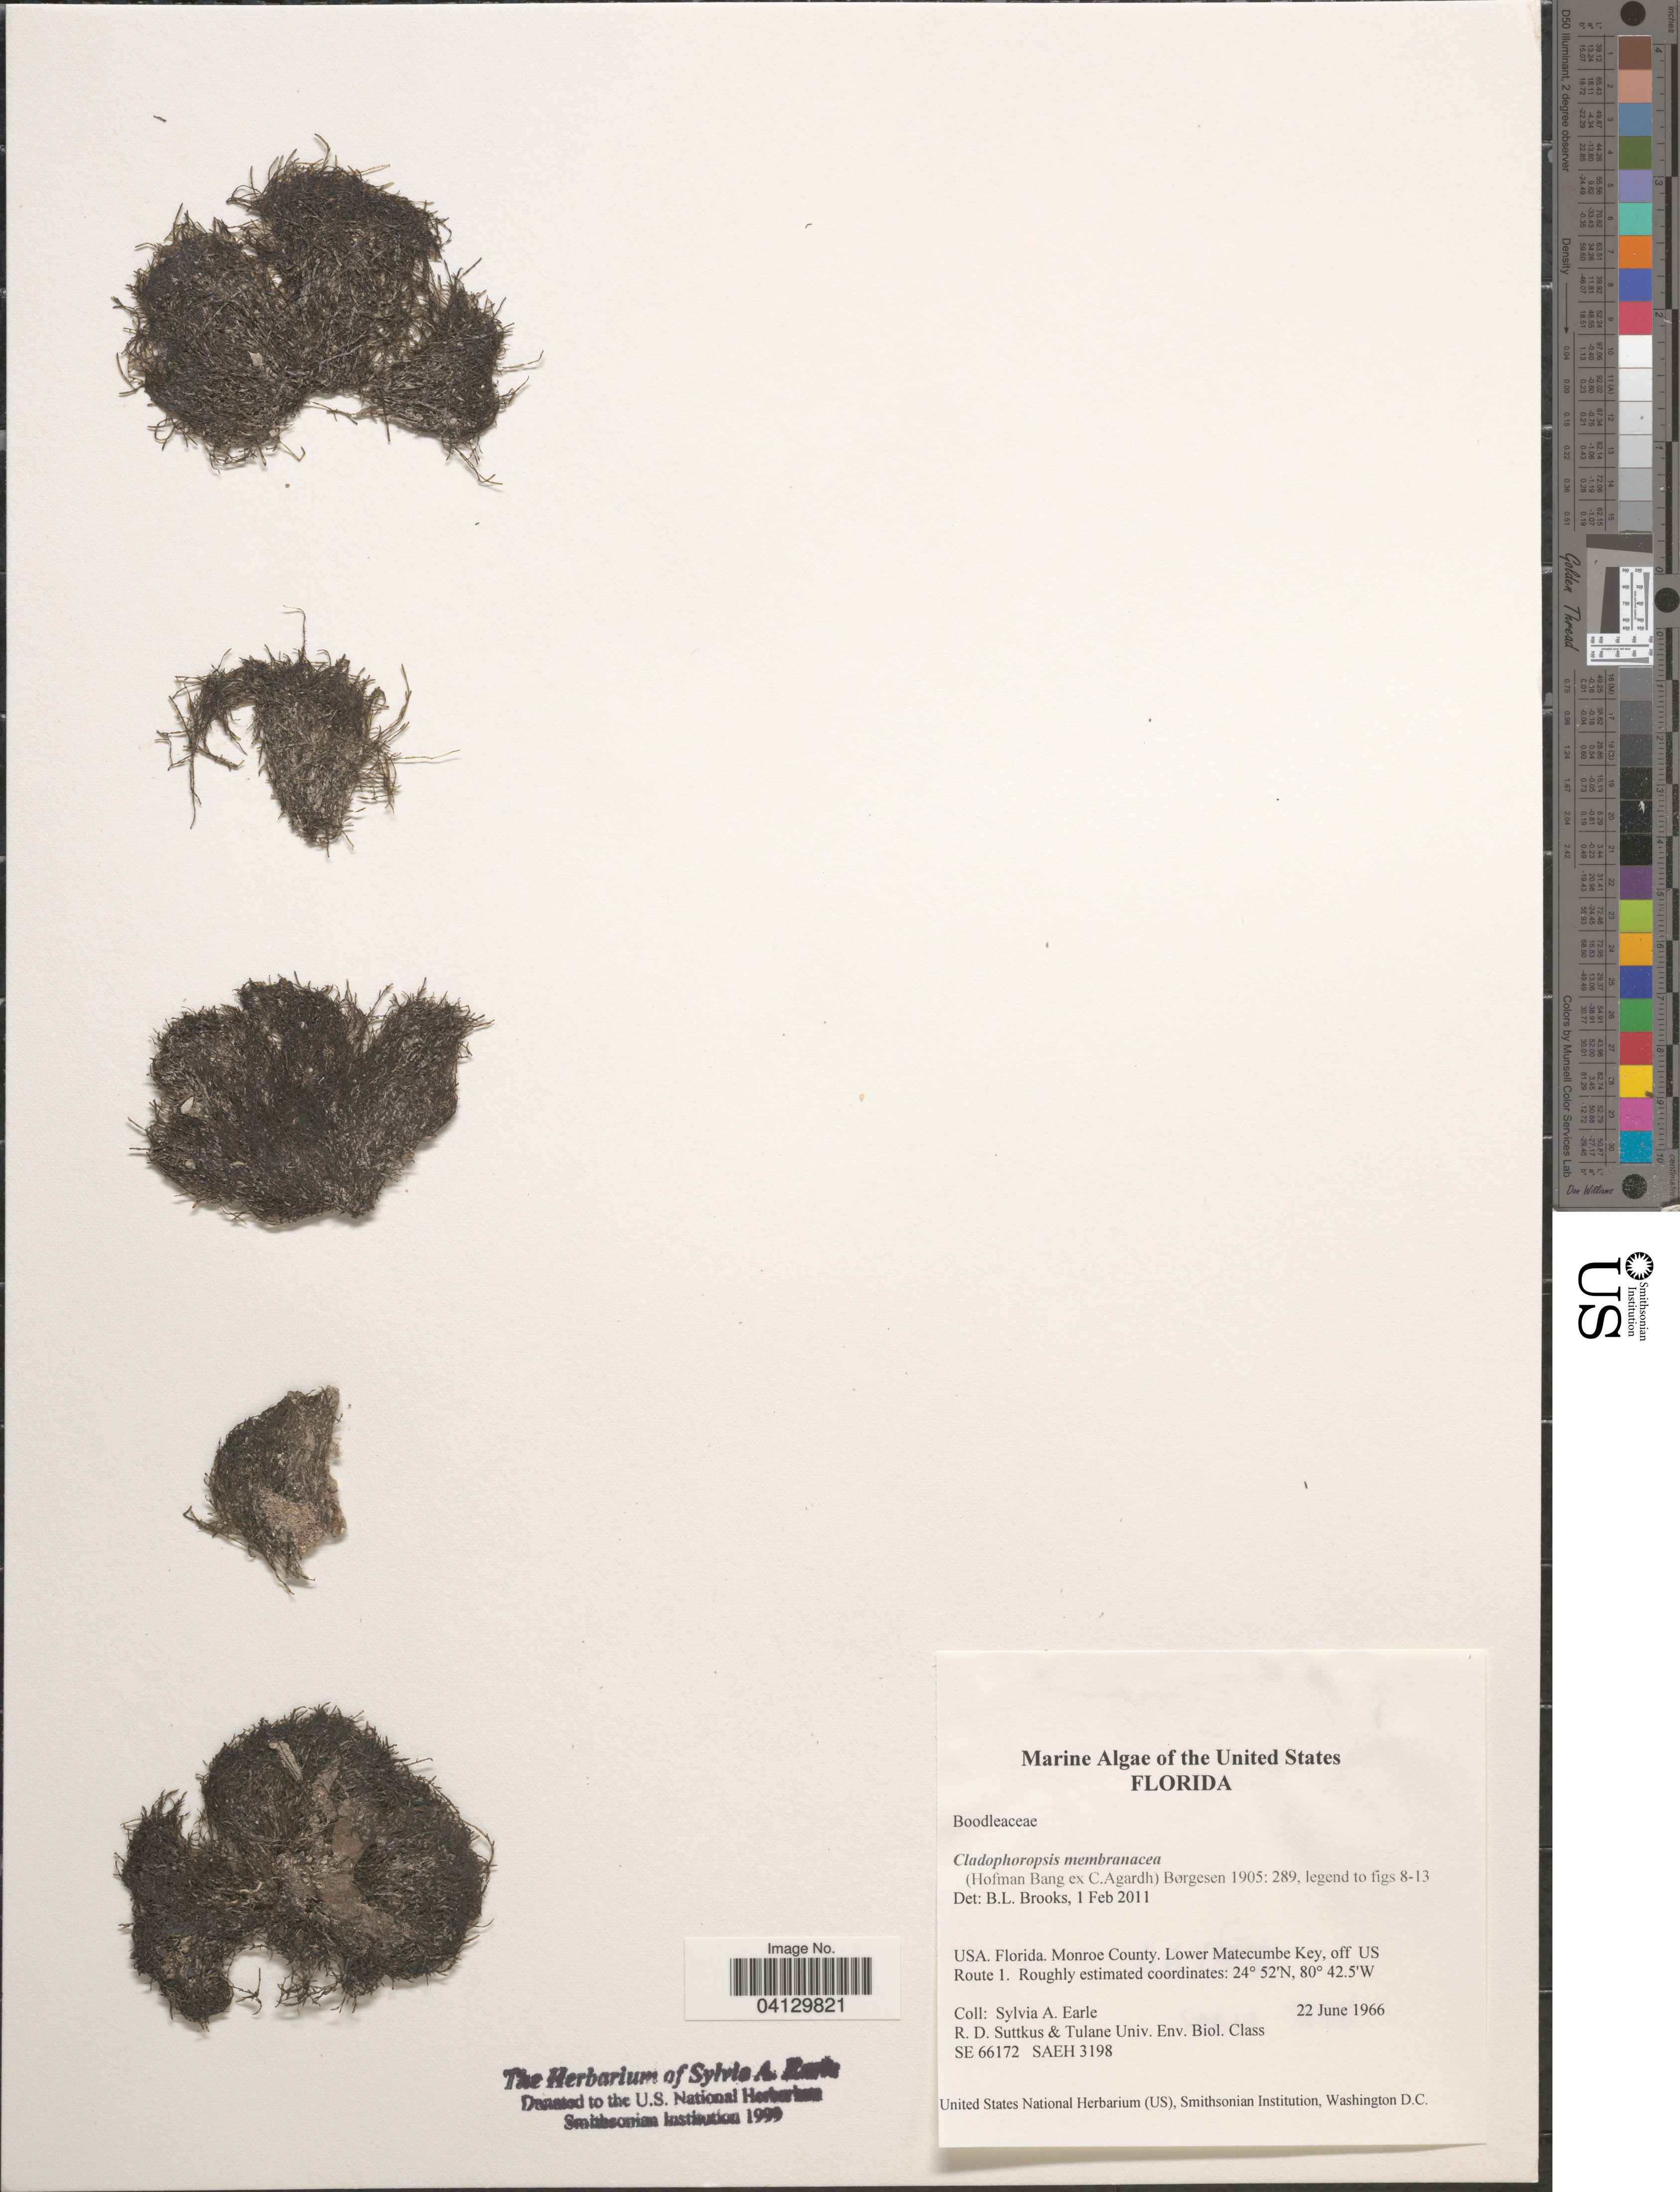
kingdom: Plantae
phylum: Chlorophyta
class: Ulvophyceae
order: Siphonocladales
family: Boodleaceae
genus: Cladophoropsis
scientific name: Cladophoropsis membranacea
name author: (Hofman-Bang) Børgesen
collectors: S. A. Earle, R. Suttkus & Tulane Univ. Env. Biol. Class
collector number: SE66172/SAEH3198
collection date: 1966-06-22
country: United States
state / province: Florida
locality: Monroe County. Lower Matecumbe Key, off US Route 1.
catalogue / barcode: US 329056